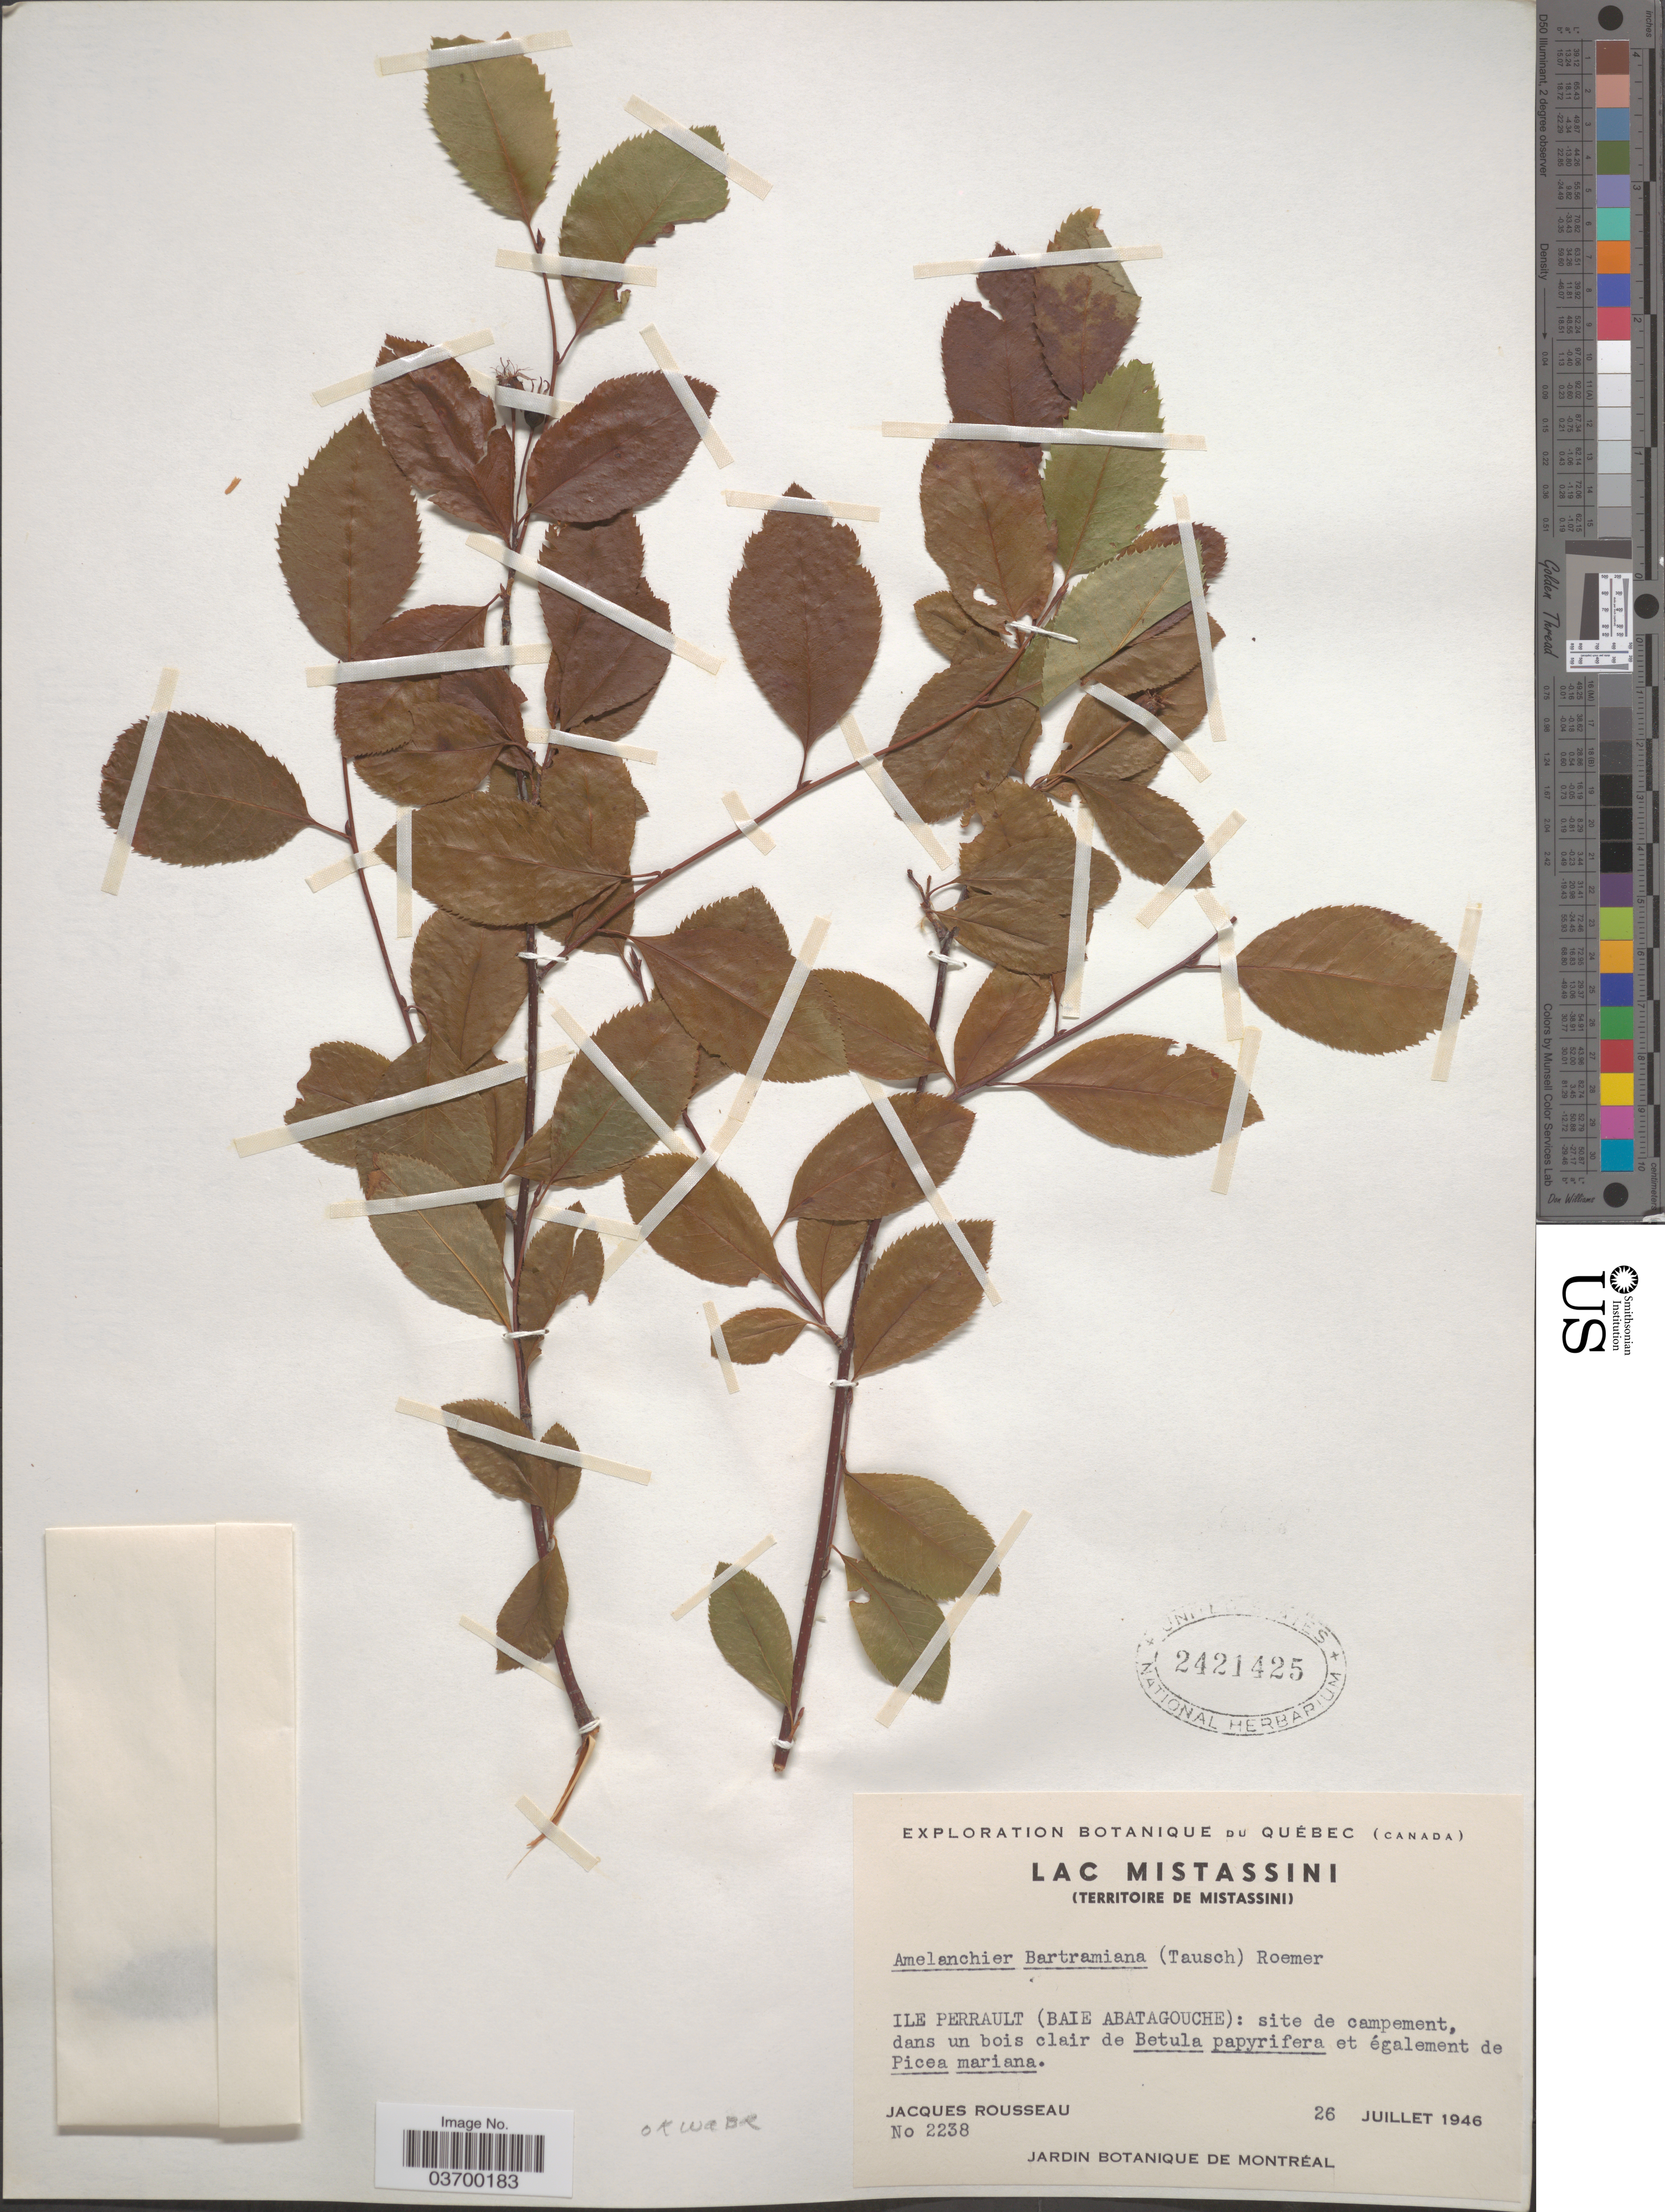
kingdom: Plantae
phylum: Tracheophyta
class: Magnoliopsida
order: Rosales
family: Rosaceae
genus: Amelanchier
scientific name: Amelanchier bartramiana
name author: (Tausch) M. Roem.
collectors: J. Rousseau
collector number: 2238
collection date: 1946-07-26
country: Canada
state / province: Quebec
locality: Lac Mistassini (Territoire de Mistassini). Ile Perrault (Baie Abatagouche): site de campement.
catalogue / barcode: US 2421425